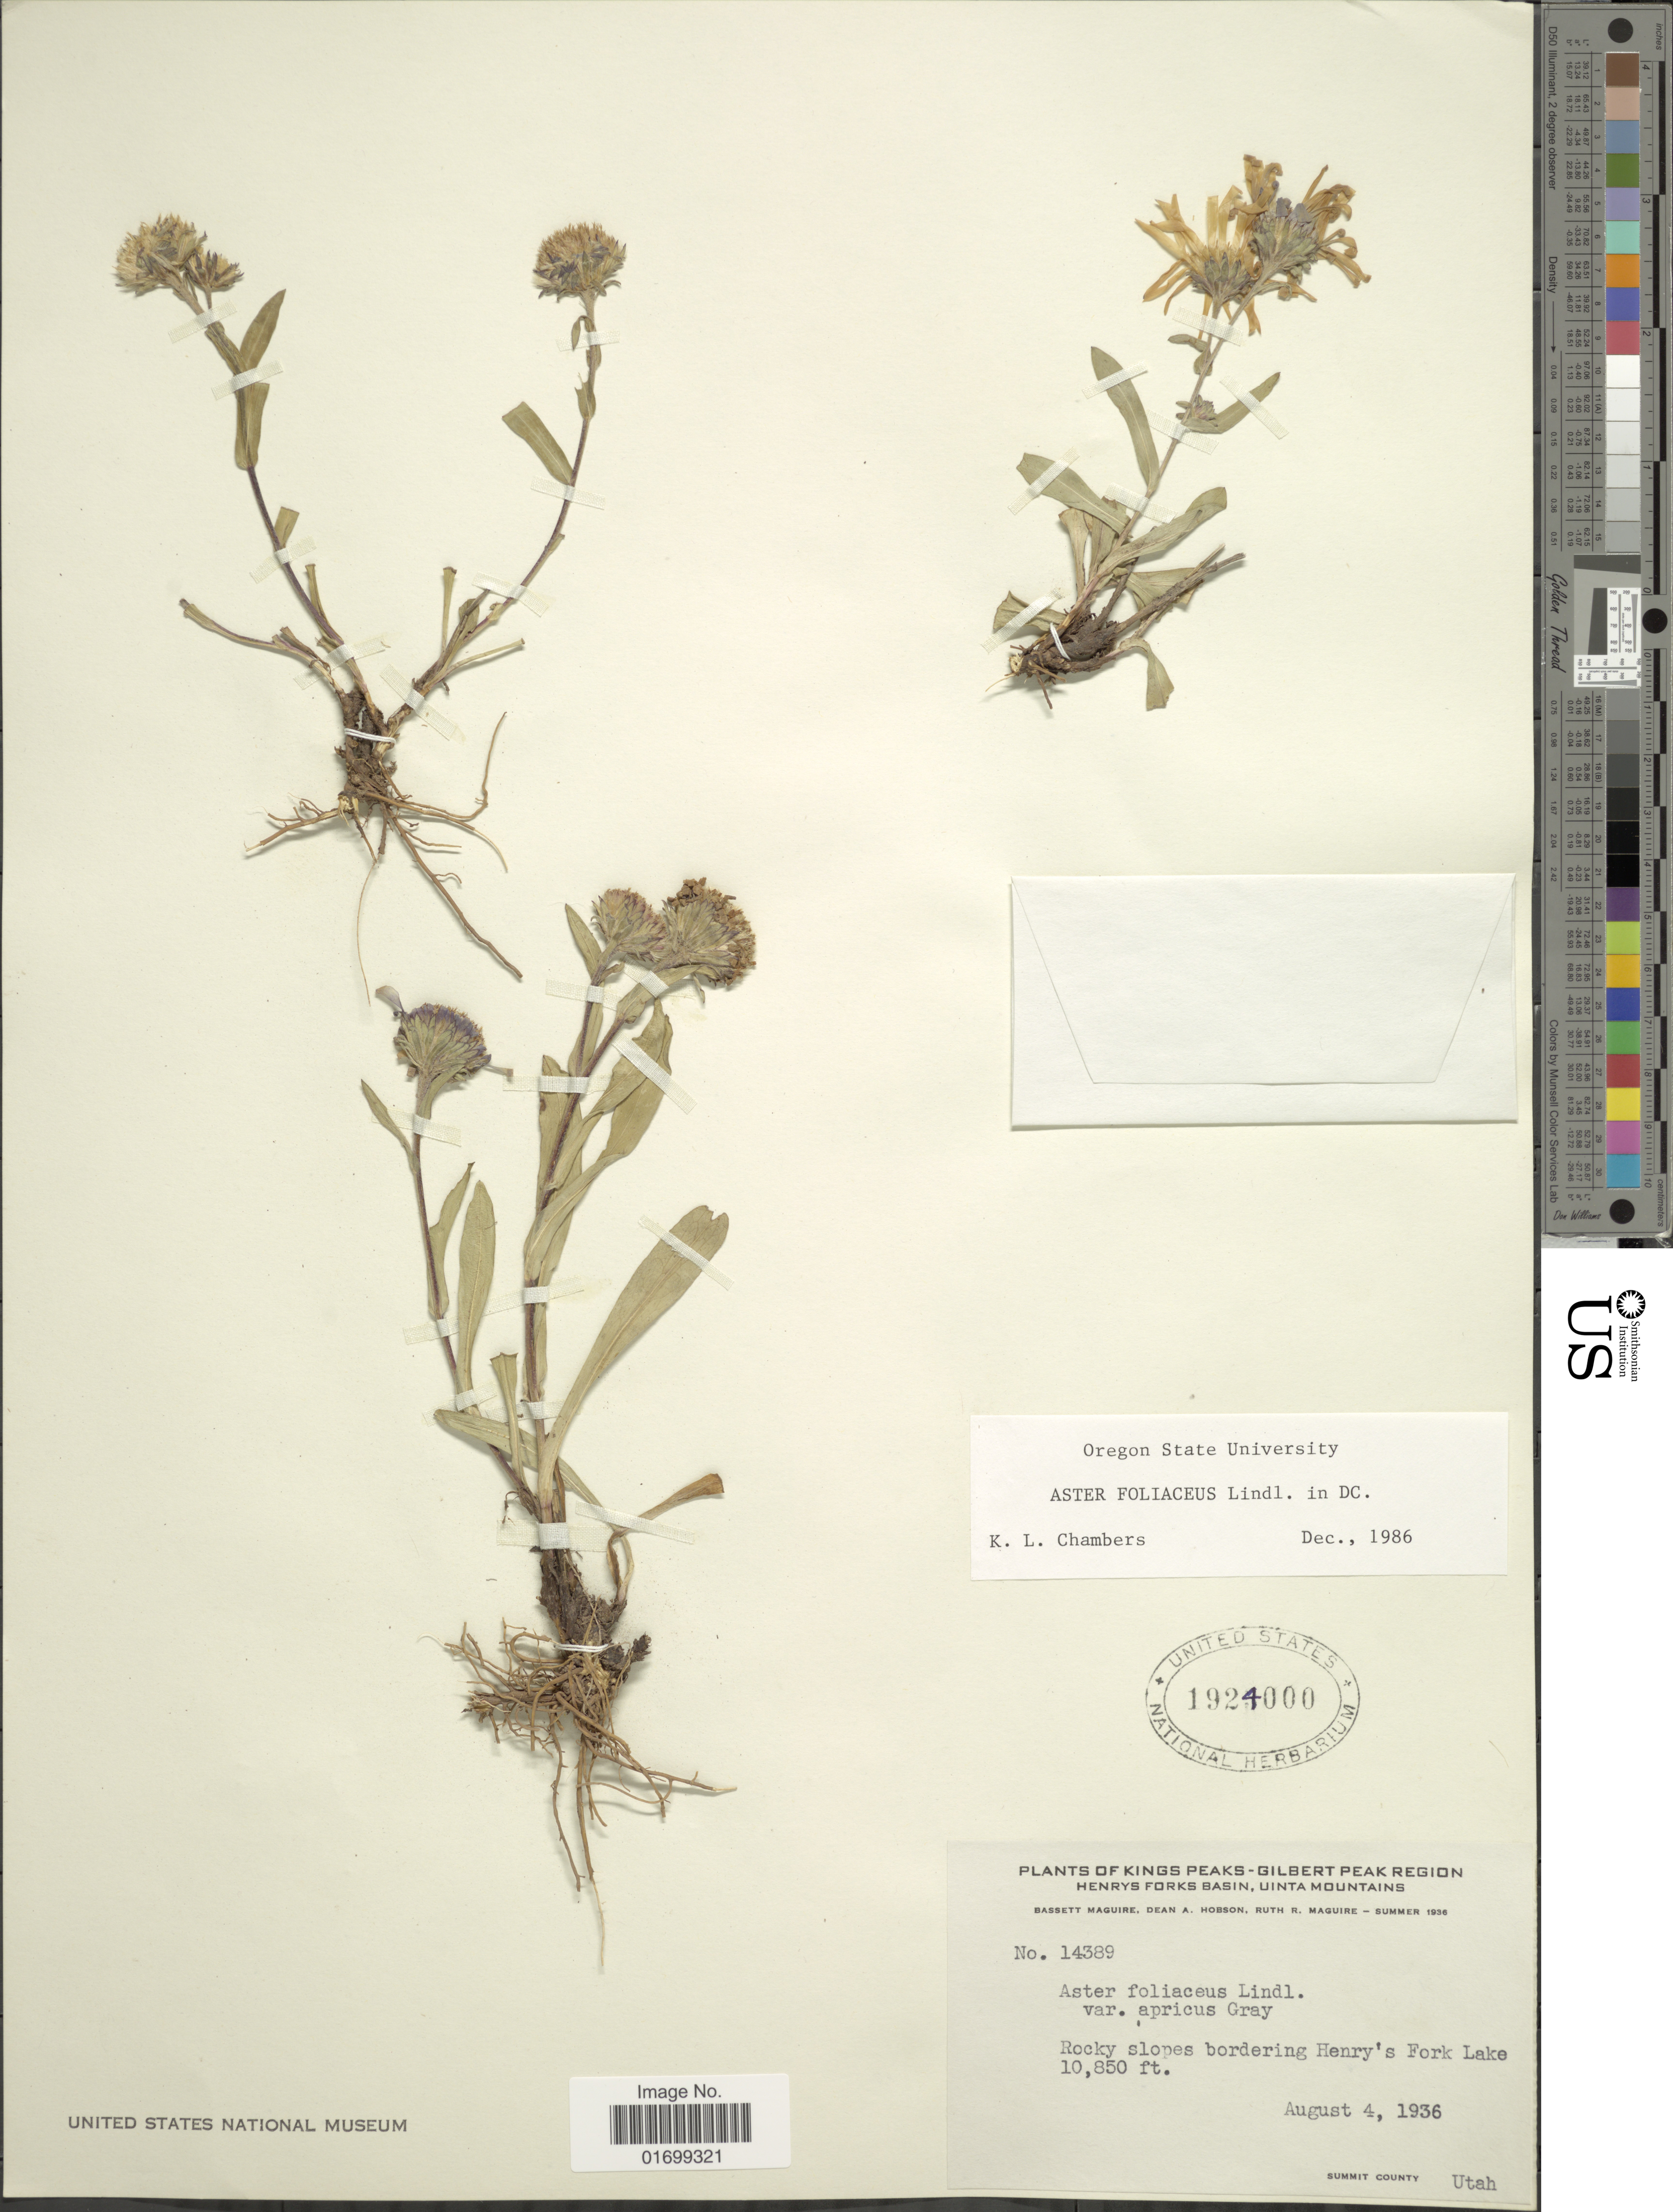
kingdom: Plantae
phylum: Tracheophyta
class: Magnoliopsida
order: Asterales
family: Asteraceae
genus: Symphyotrichum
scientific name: Symphyotrichum foliaceum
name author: (Lindl. ex DC.) G.L. Nesom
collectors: B. Maguire, D. Hobson & R. R. Maguire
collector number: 14389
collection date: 1936-08-04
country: United States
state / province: Utah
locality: Kings Peak-Gilbert Peak Region, Henry Forks Basin, Uinta Mountains, rocky slopes bordering Henry's Fork Lake, Summit County.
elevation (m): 3307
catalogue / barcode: US 1924000